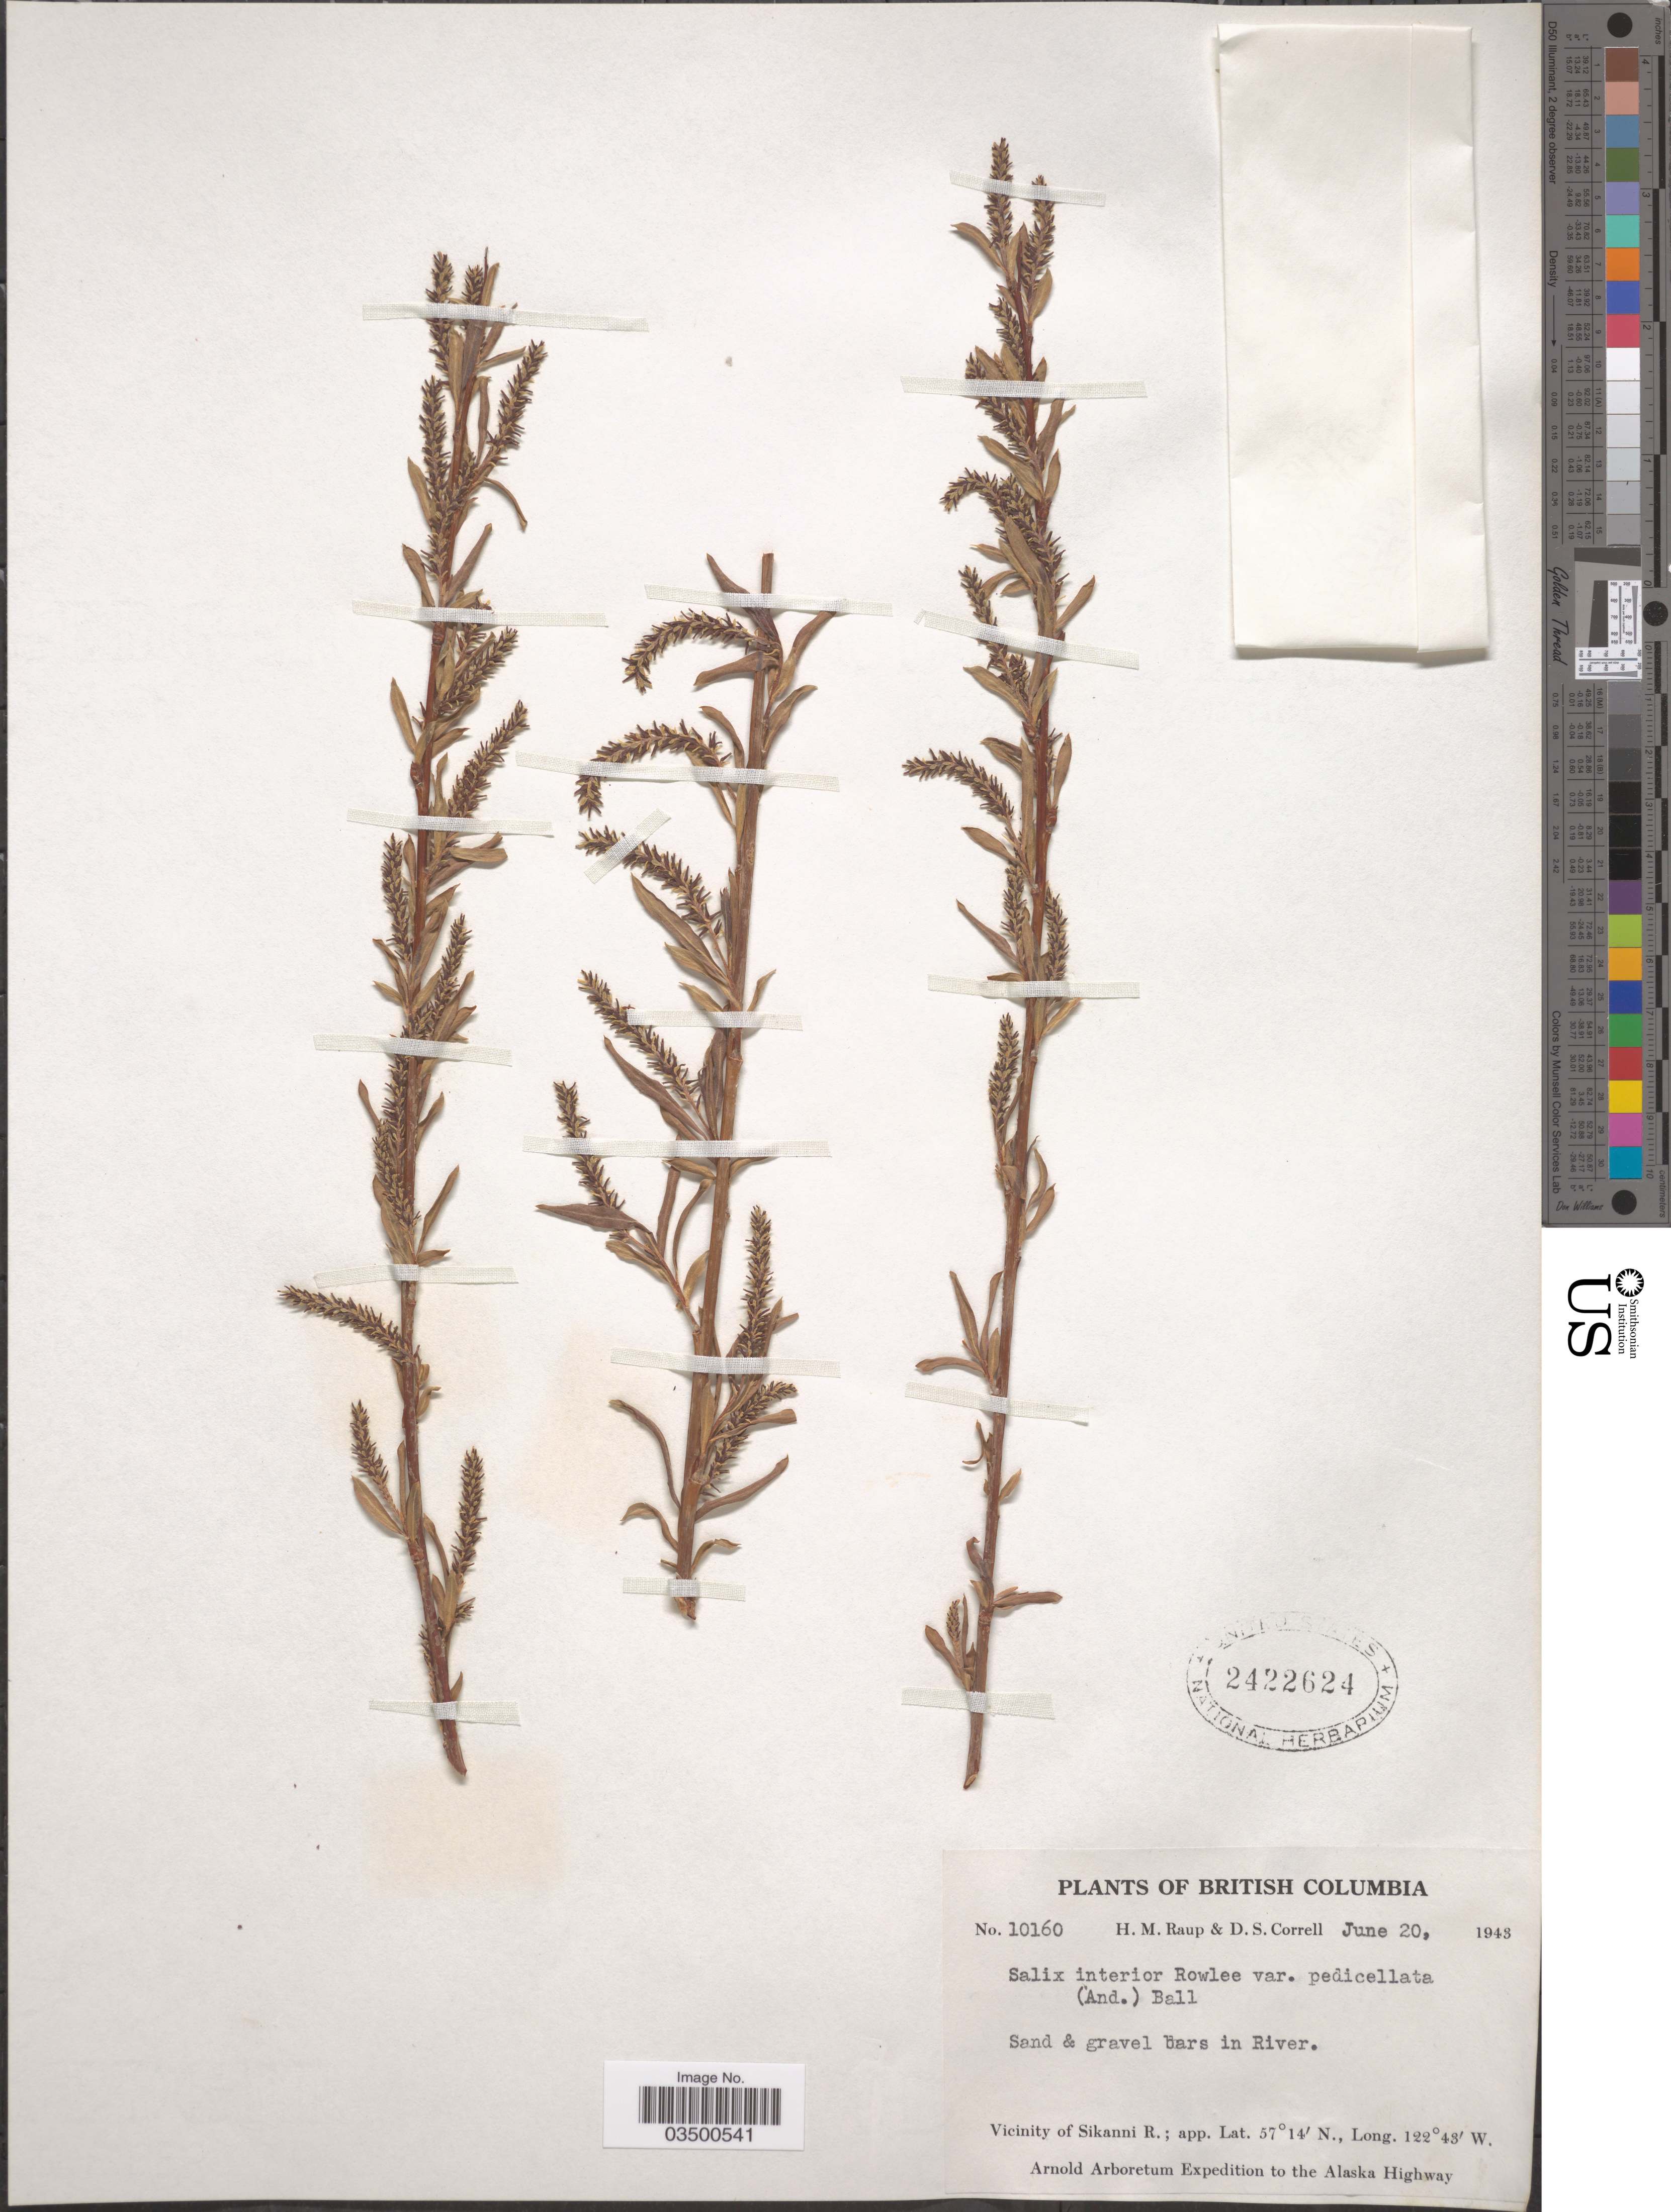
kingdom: Plantae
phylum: Tracheophyta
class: Magnoliopsida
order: Malpighiales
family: Salicaceae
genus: Salix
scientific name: Salix interior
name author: Rowlee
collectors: H. Raup & D. S. Correll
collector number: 10160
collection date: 1943-06-20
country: Canada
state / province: British Columbia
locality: Sand and gravel bars in River. Vicinity of Sikanni R.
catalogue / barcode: US 2422624